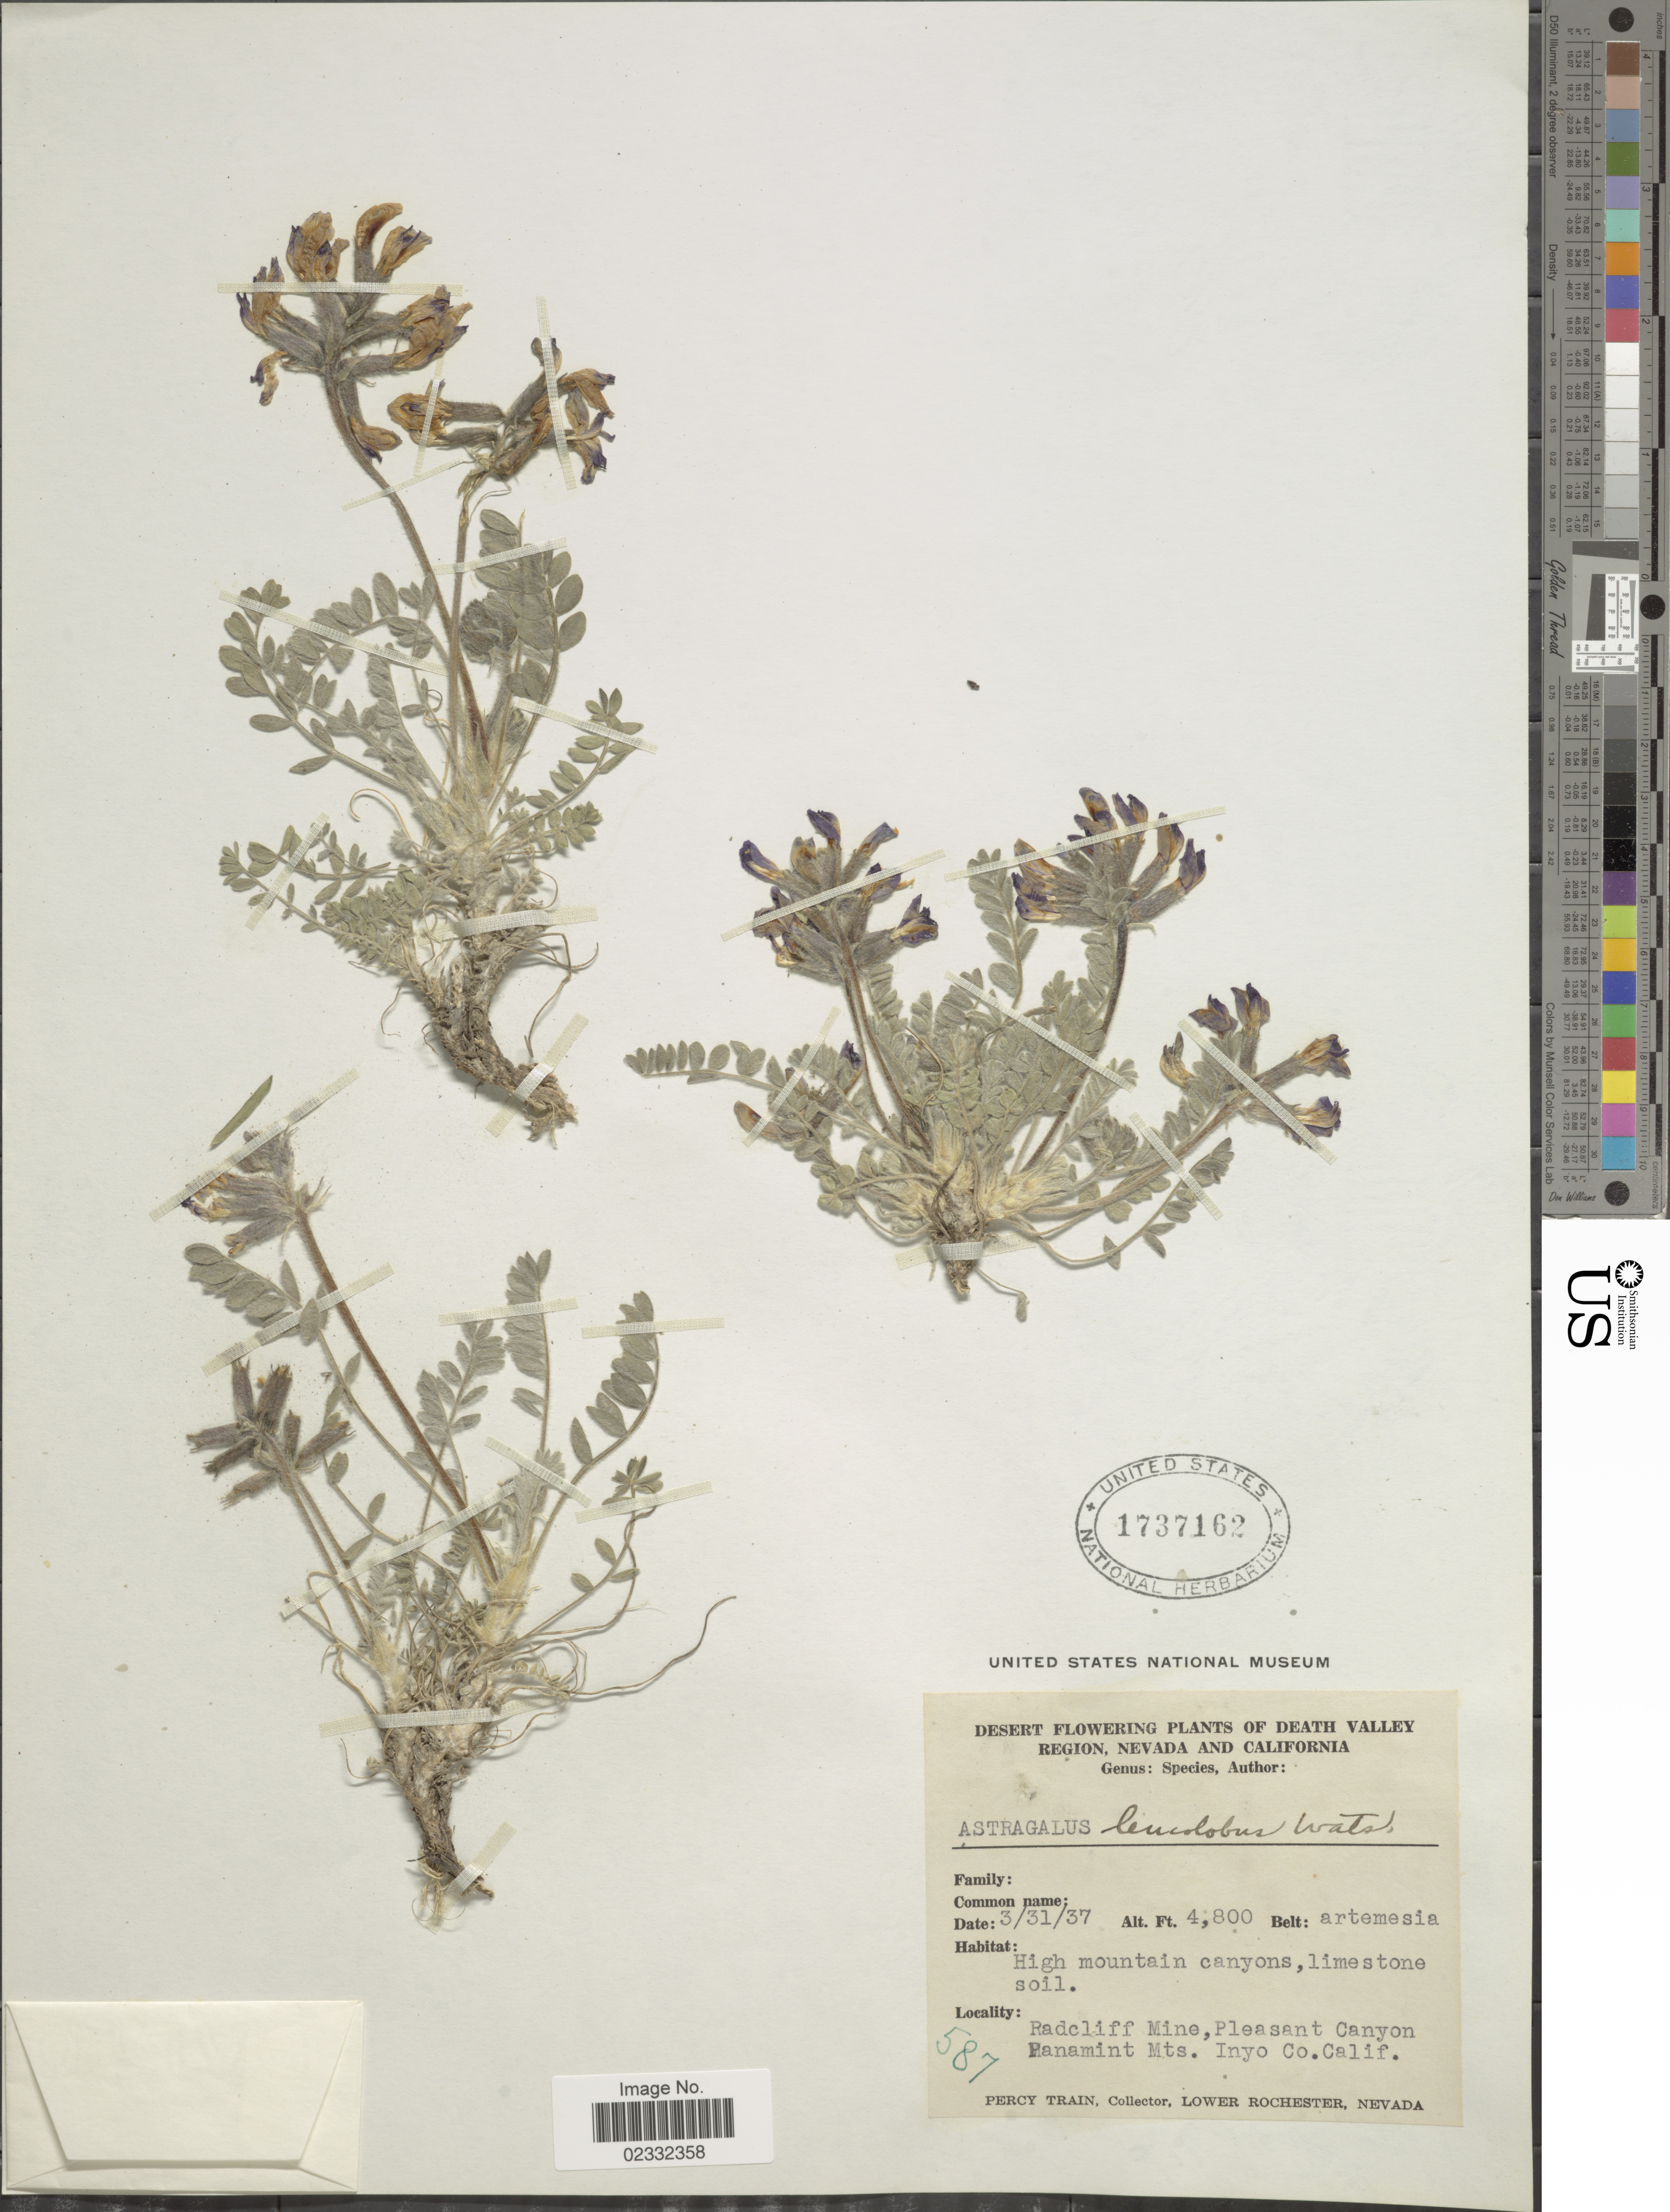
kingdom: Plantae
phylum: Tracheophyta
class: Magnoliopsida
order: Fabales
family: Fabaceae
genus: Astragalus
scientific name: Astragalus leucolobus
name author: S. Watson ex M.E. Jones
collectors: P. Train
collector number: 587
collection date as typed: Transcribed d/m/y: 31/3/37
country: United States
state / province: California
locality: High mountain canyons, limestone soil.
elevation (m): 1463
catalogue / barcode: US 1737162